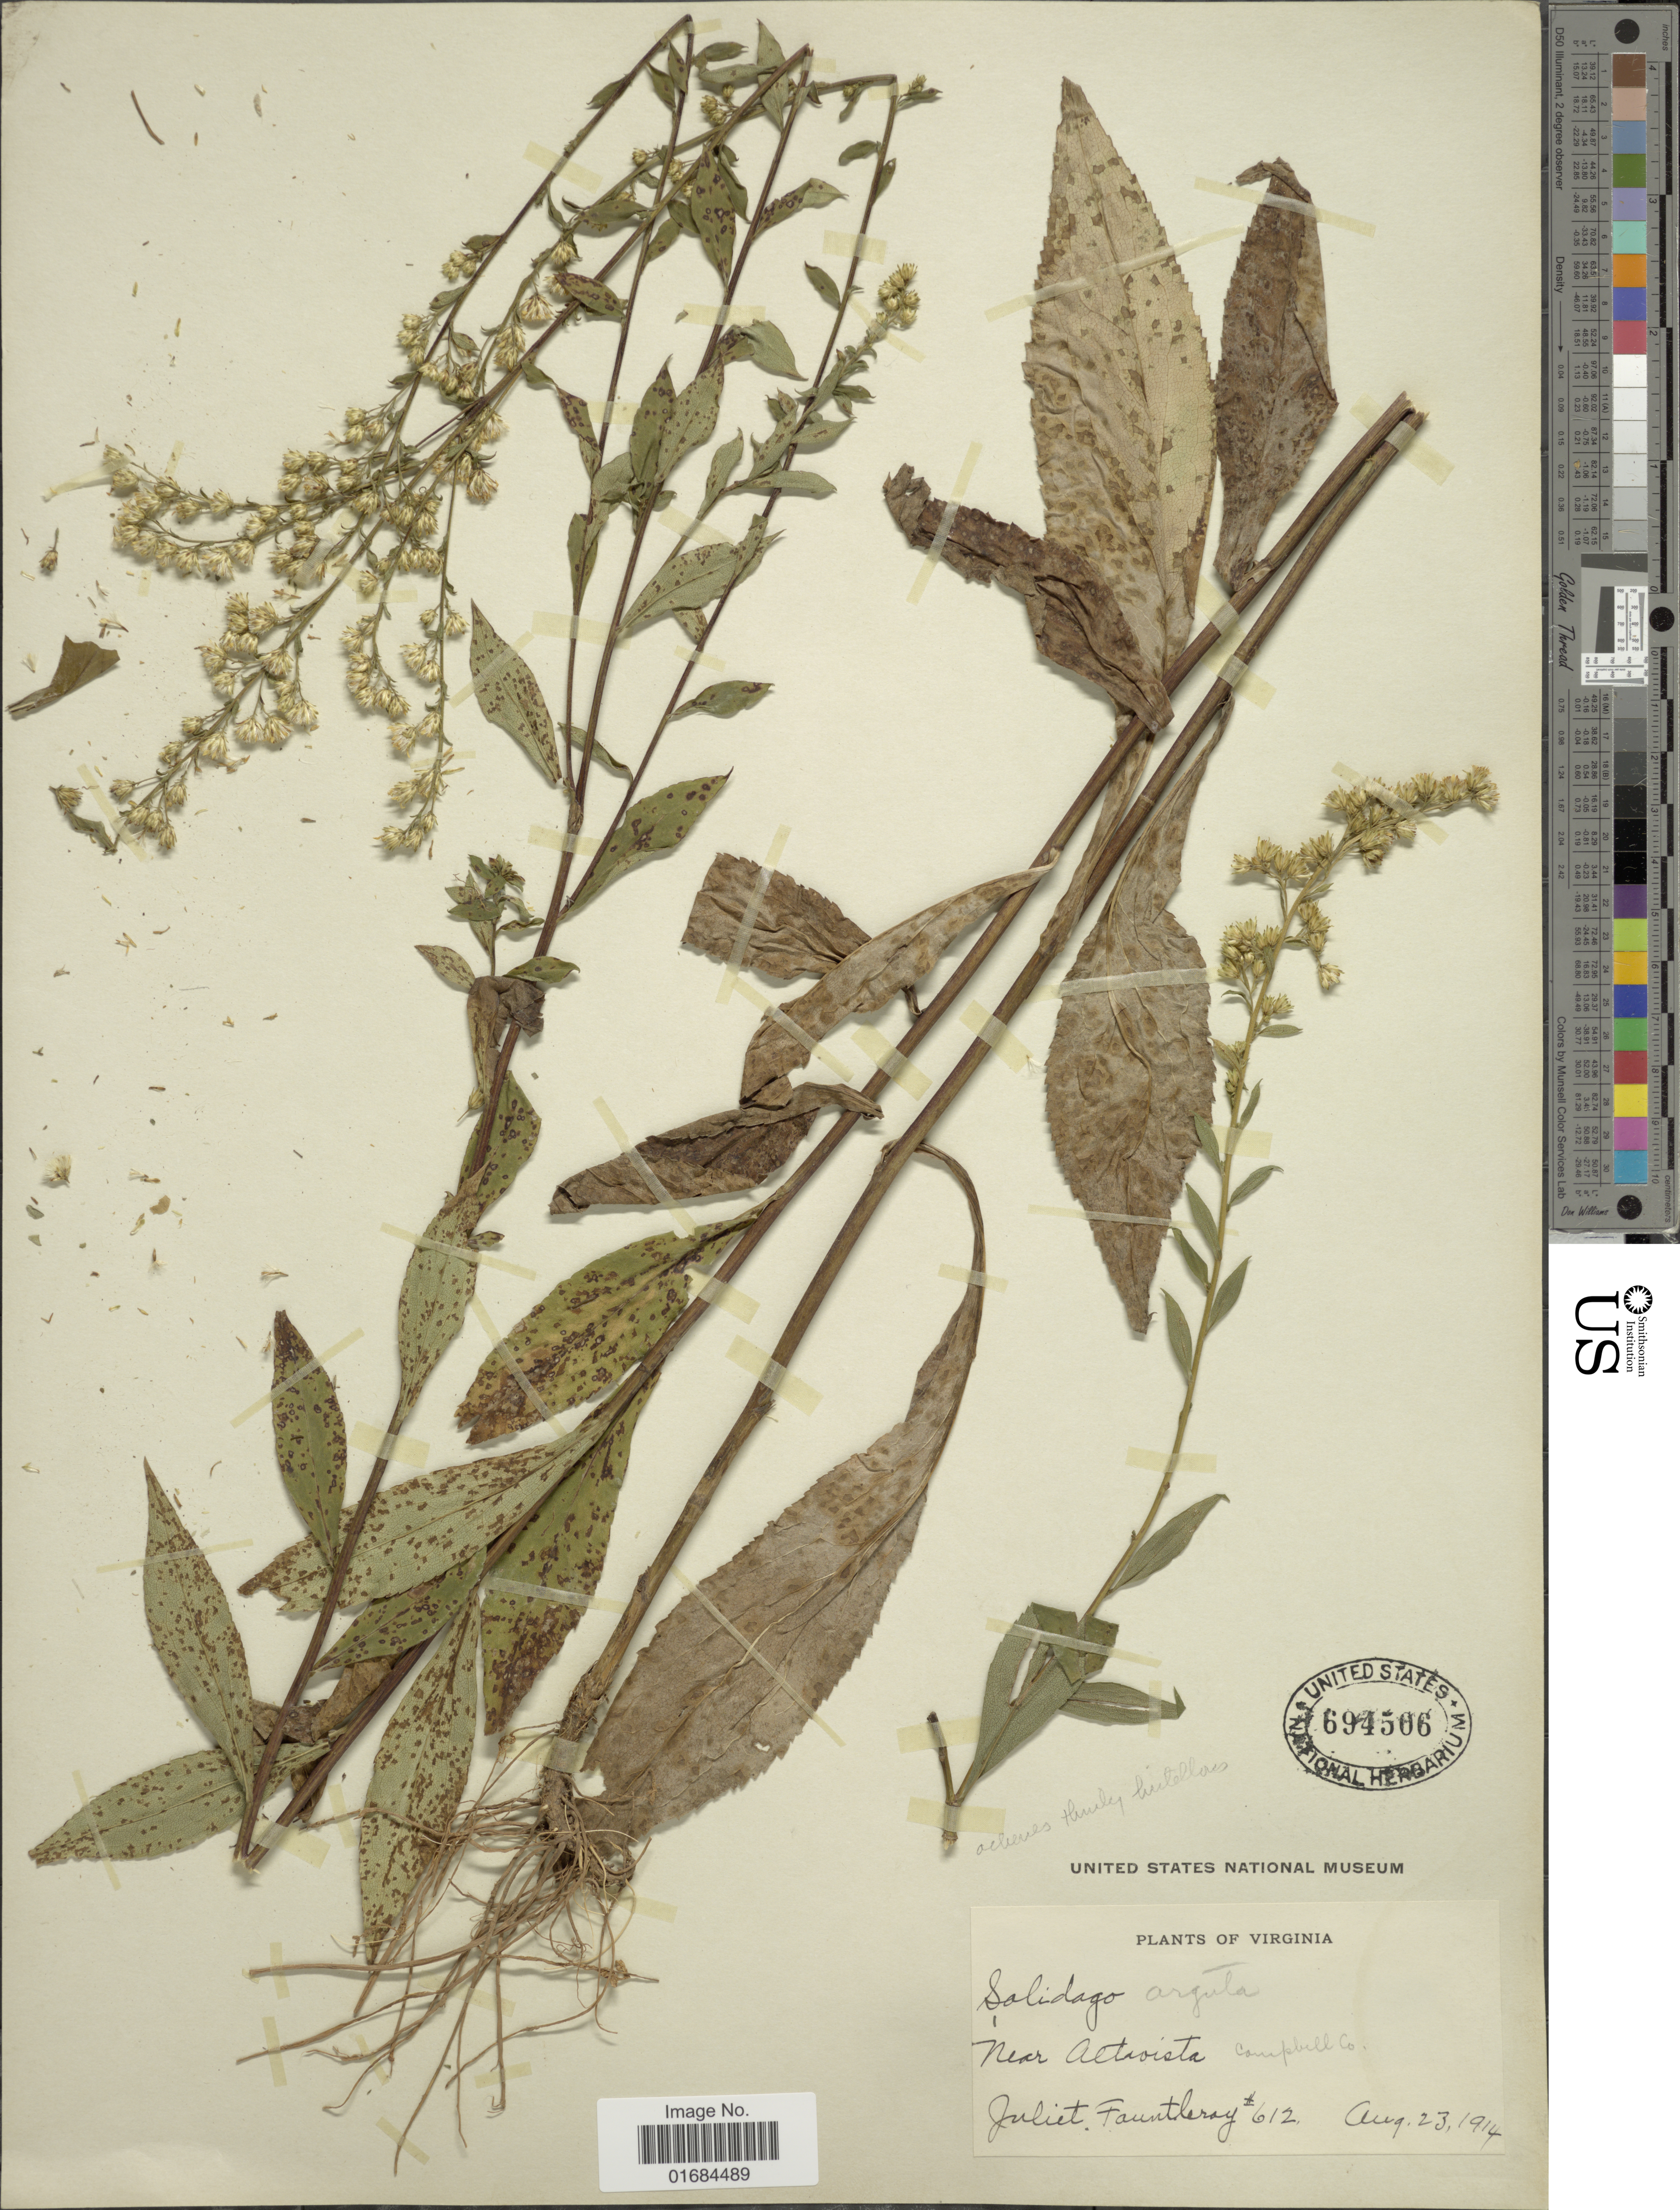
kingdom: Plantae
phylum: Tracheophyta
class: Magnoliopsida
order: Asterales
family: Asteraceae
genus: Solidago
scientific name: Solidago arguta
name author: Aiton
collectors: J. Fauntleroy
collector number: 612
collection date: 1914-08-23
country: United States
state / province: Virginia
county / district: Campbell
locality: Near Altavista, Campbell Co.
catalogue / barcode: US 694506